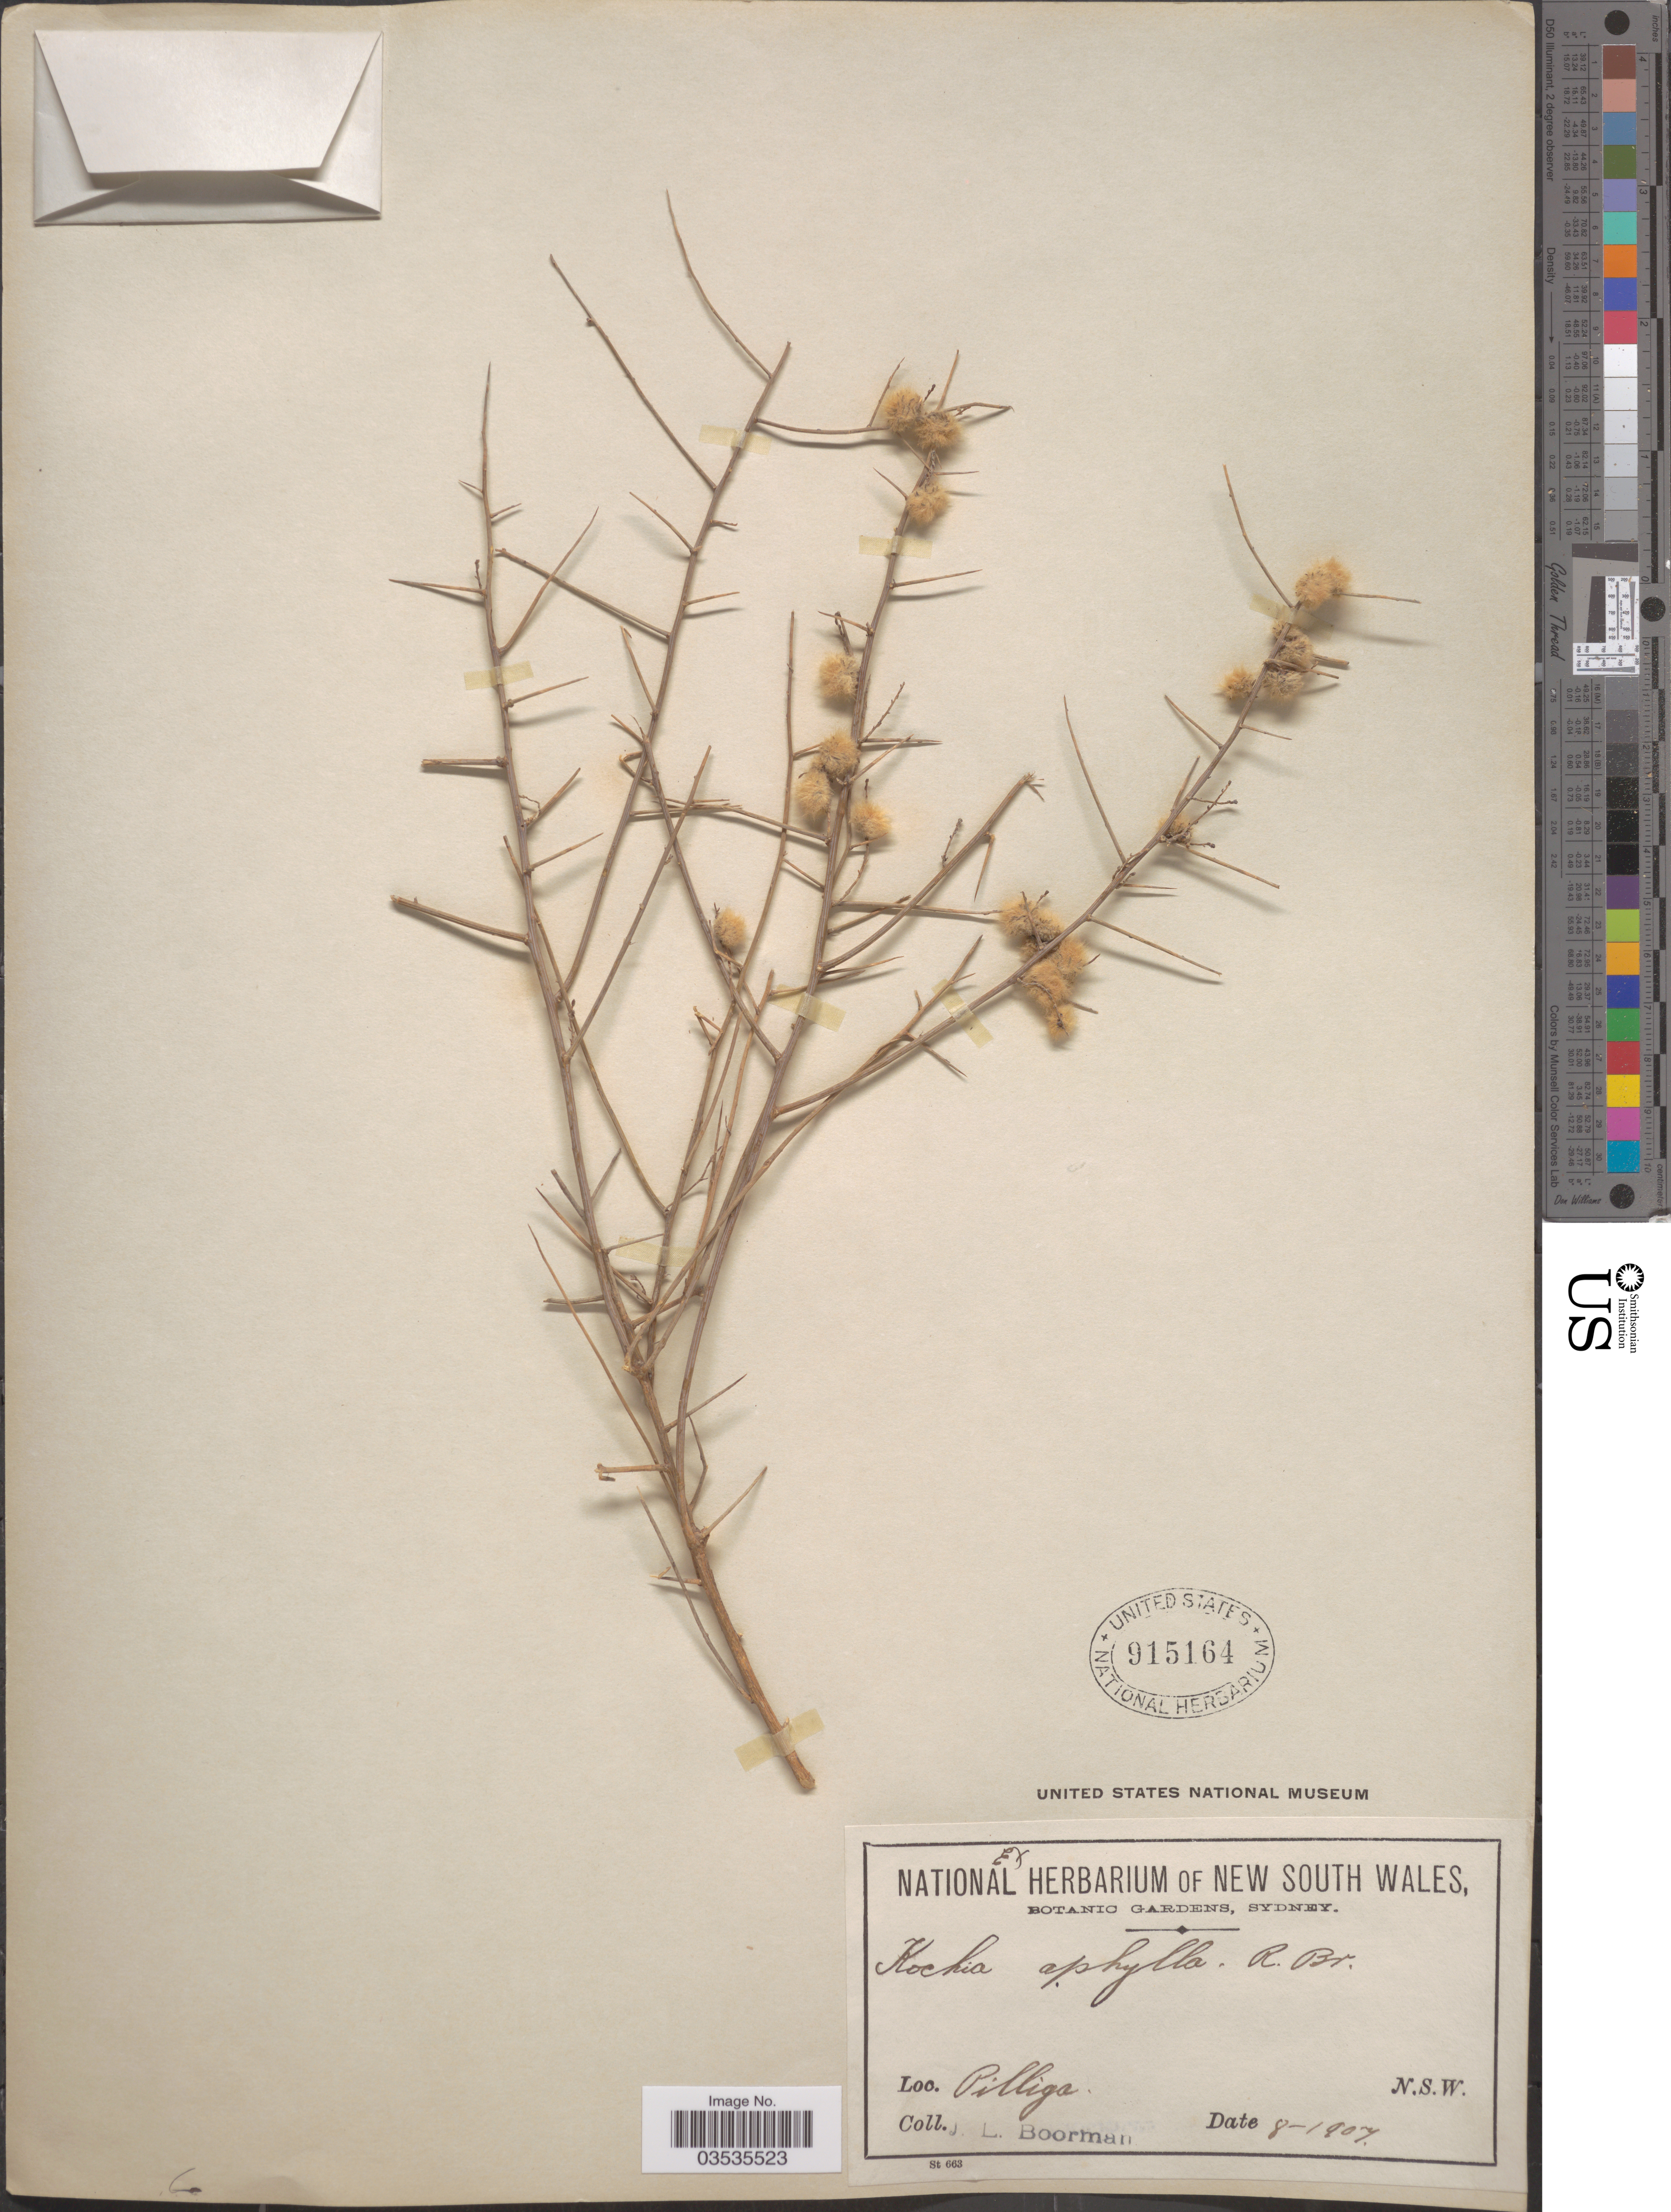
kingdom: Plantae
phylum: Tracheophyta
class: Magnoliopsida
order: Caryophyllales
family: Amaranthaceae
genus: Maireana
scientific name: Maireana aphylla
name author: (R. Br.) Paul G. Wilson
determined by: Strong, Mark T., (BOT), Smithsonian Institution - National Museum of Natural History (UNITED STATES)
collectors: J. Boorman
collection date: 1907-08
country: Australia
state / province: New South Wales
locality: Pilliga.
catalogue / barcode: US 915164